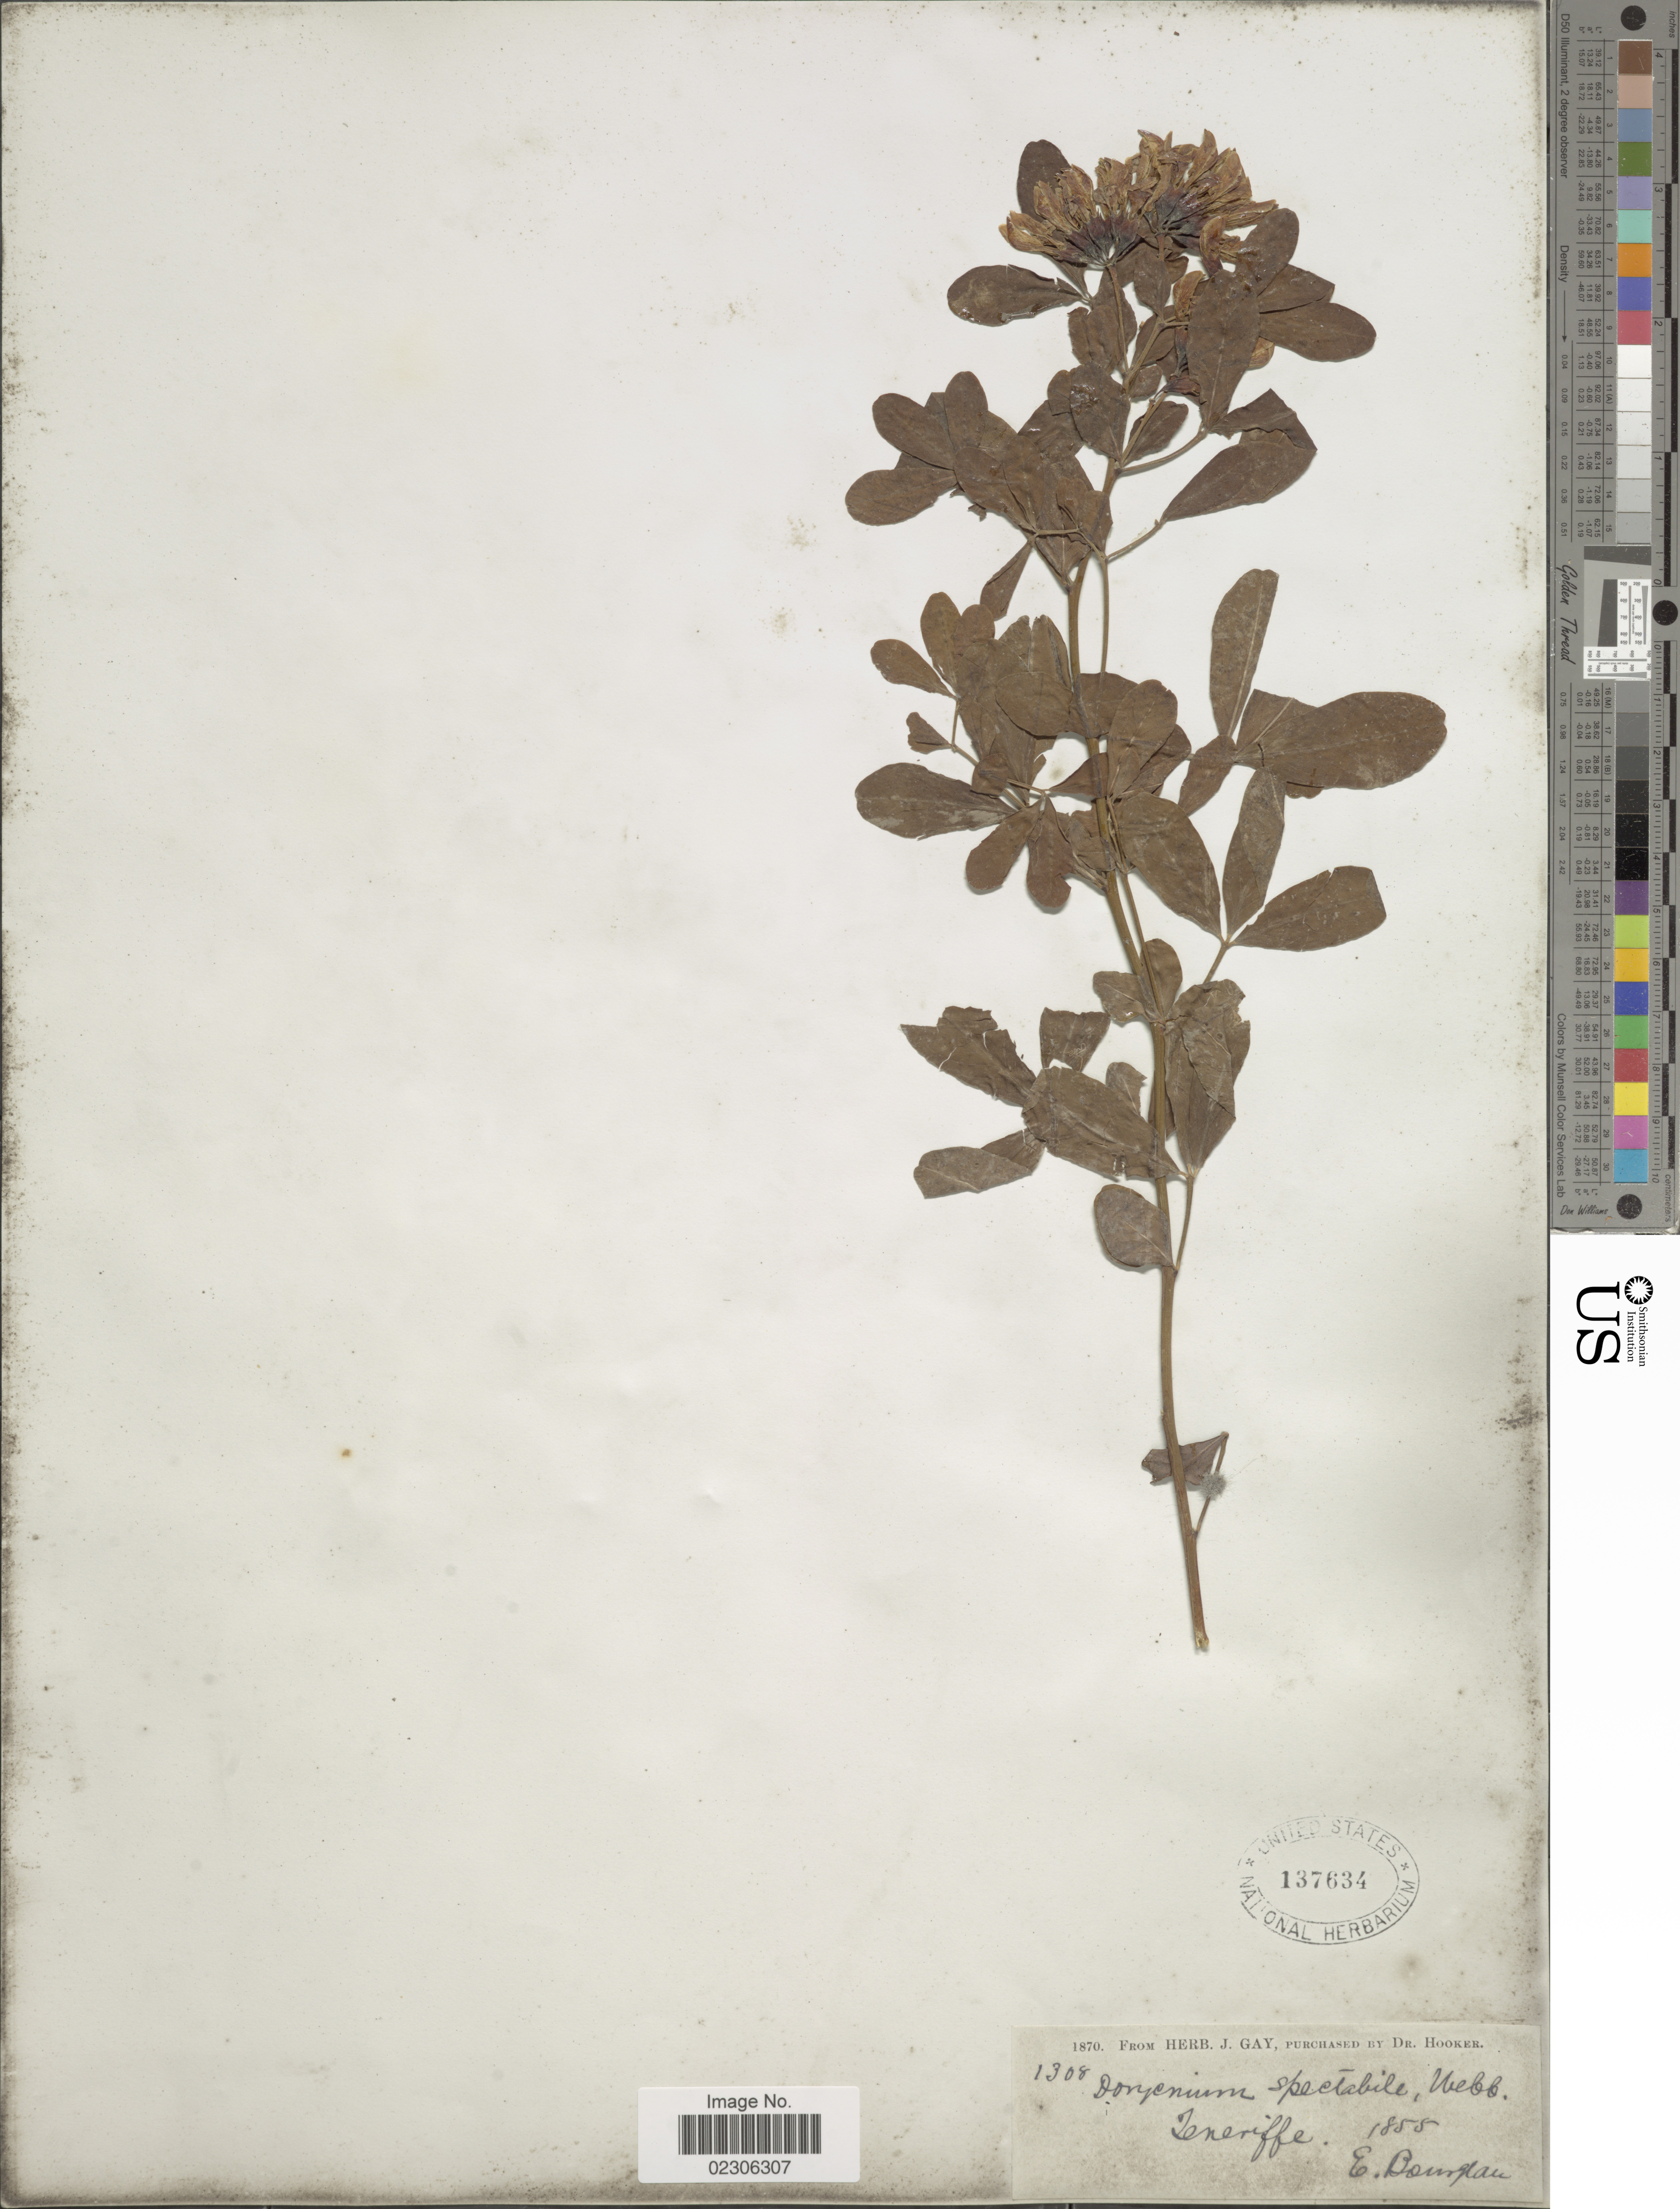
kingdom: Plantae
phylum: Tracheophyta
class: Magnoliopsida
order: Fabales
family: Fabaceae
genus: Dorycnium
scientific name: Dorycnium spectabile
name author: (Choisy ex Ser.) Webb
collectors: E. Bourgeau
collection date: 1855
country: Spain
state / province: Canarias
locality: Teneriffe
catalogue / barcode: US 137634